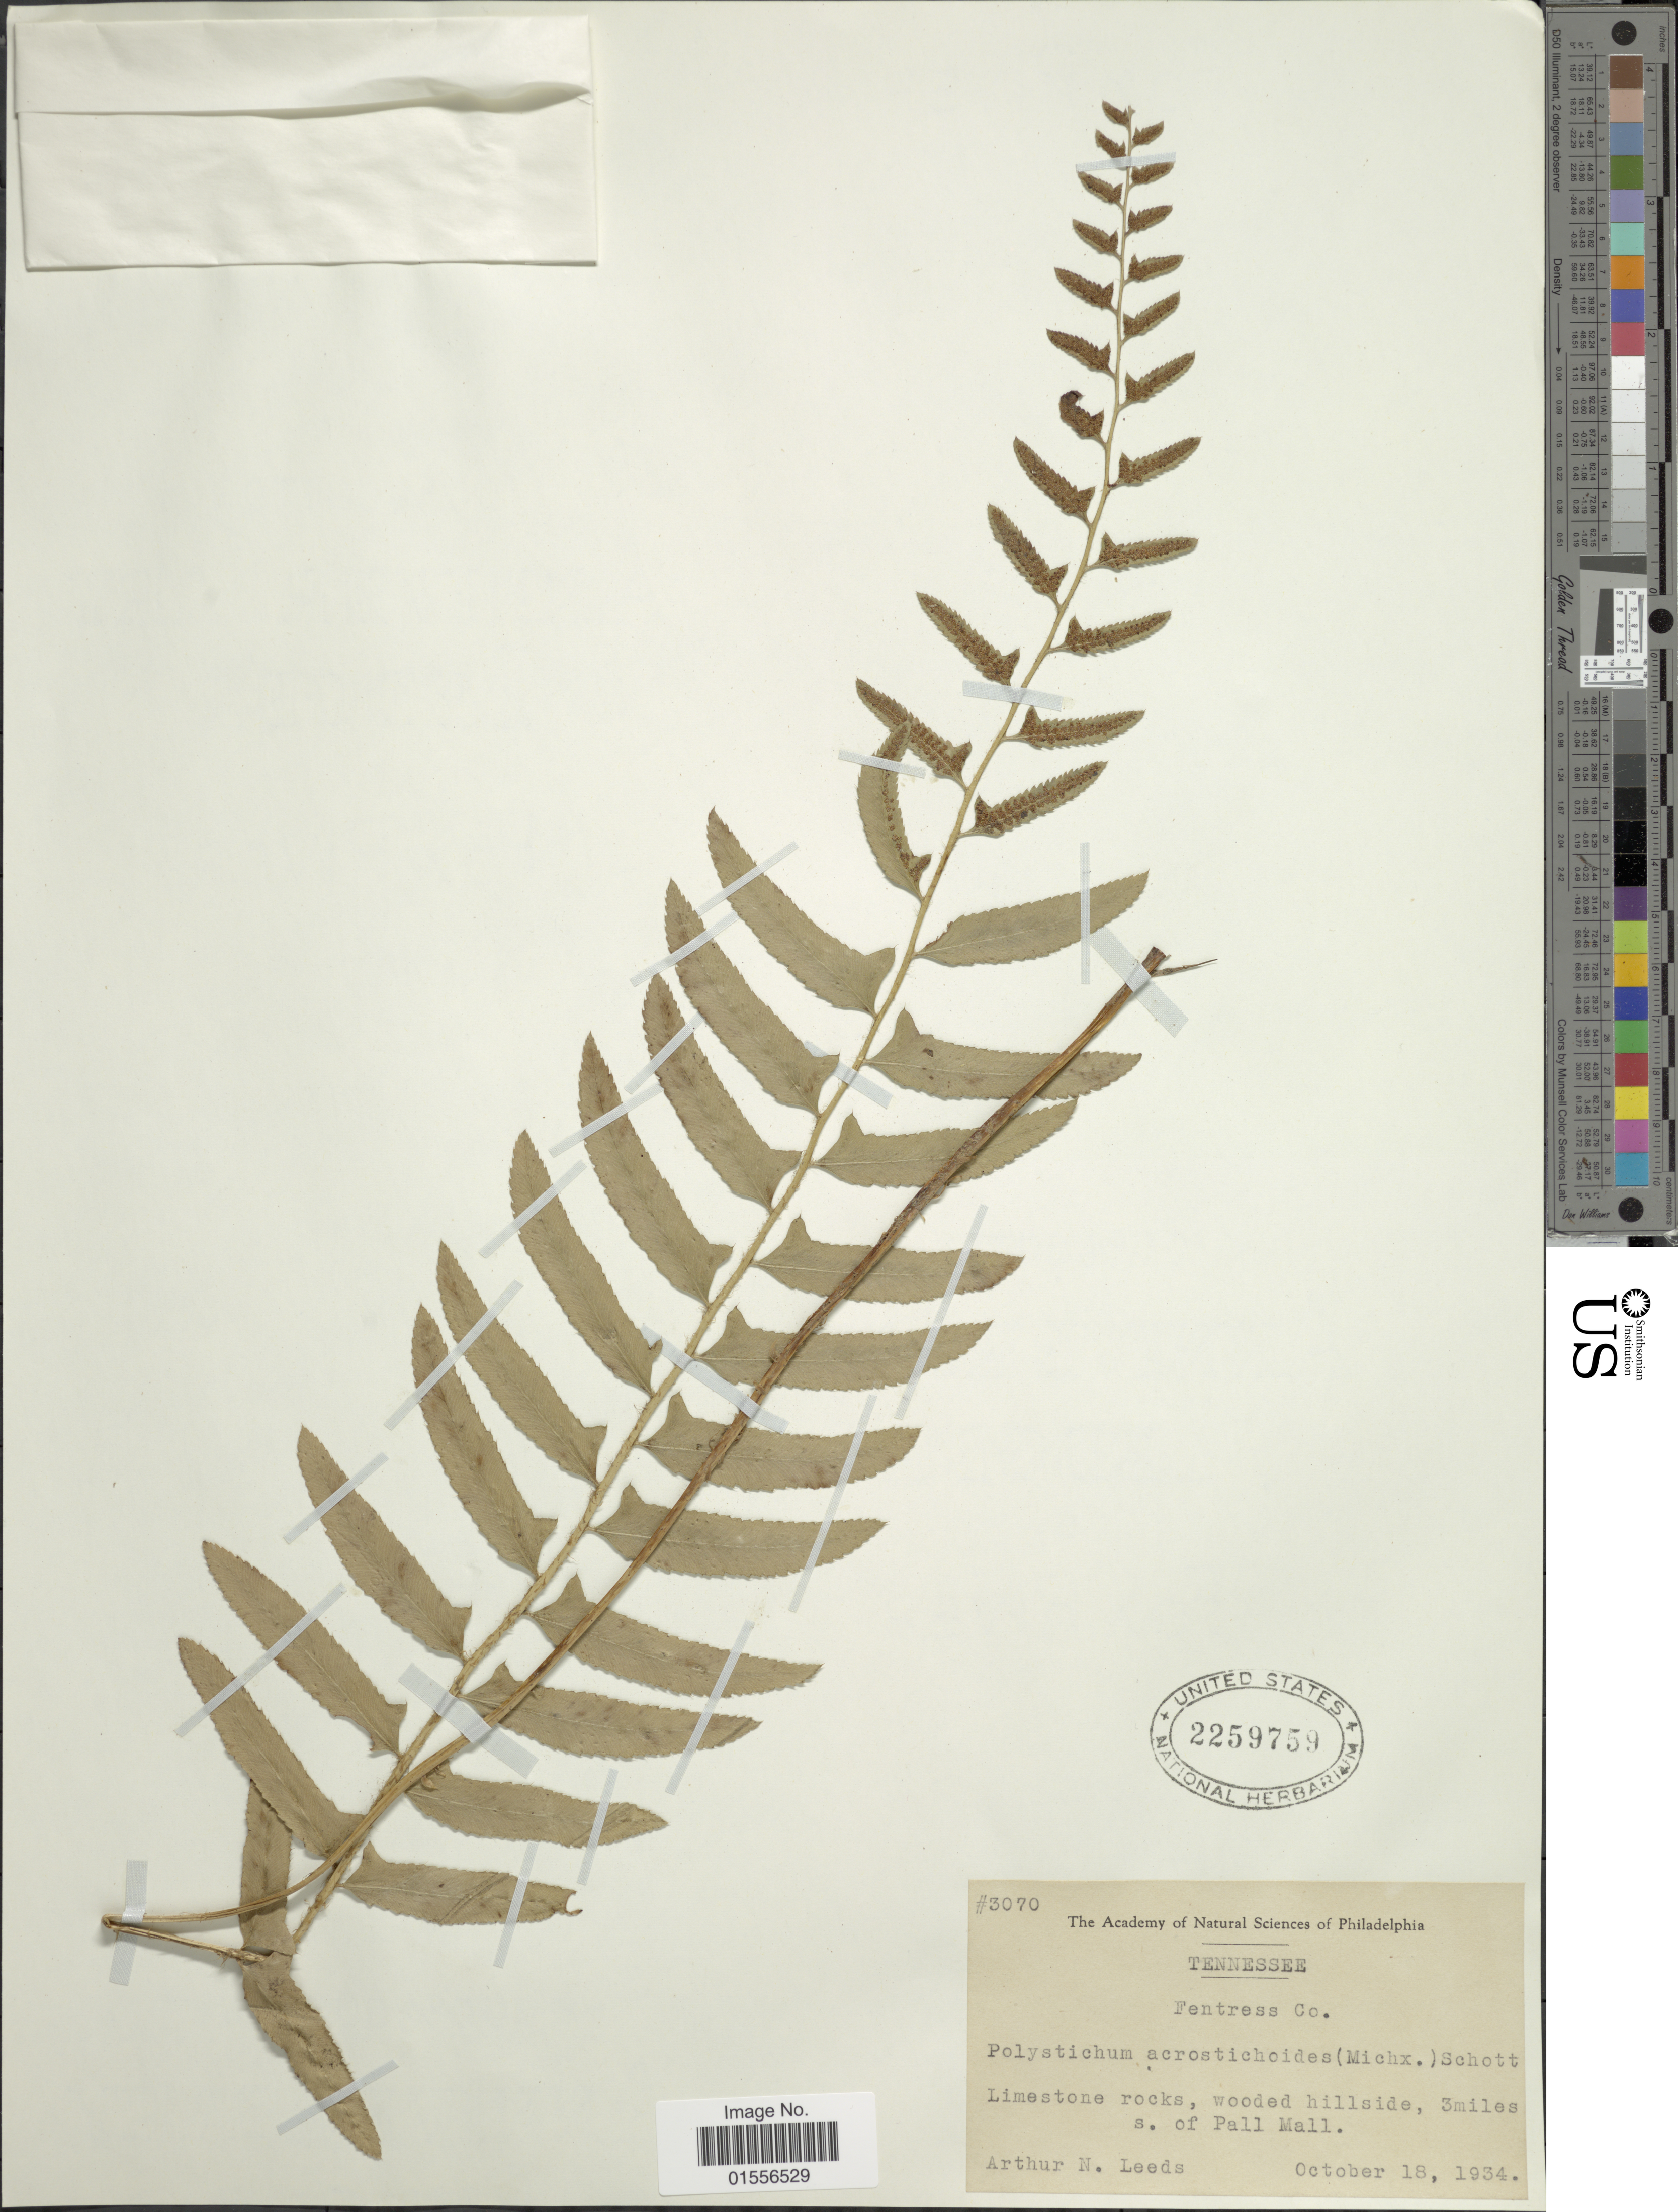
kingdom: Plantae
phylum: Tracheophyta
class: Polypodiopsida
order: Polypodiales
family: Dryopteridaceae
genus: Polystichum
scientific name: Polystichum acrostichoides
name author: (Michx.) Schott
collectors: A. N. Leeds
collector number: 3070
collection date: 1934-10-18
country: United States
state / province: Tennessee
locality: Fentress Co., wooded hillside, 3 miles s. of Pall Mall.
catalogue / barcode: US 2259759